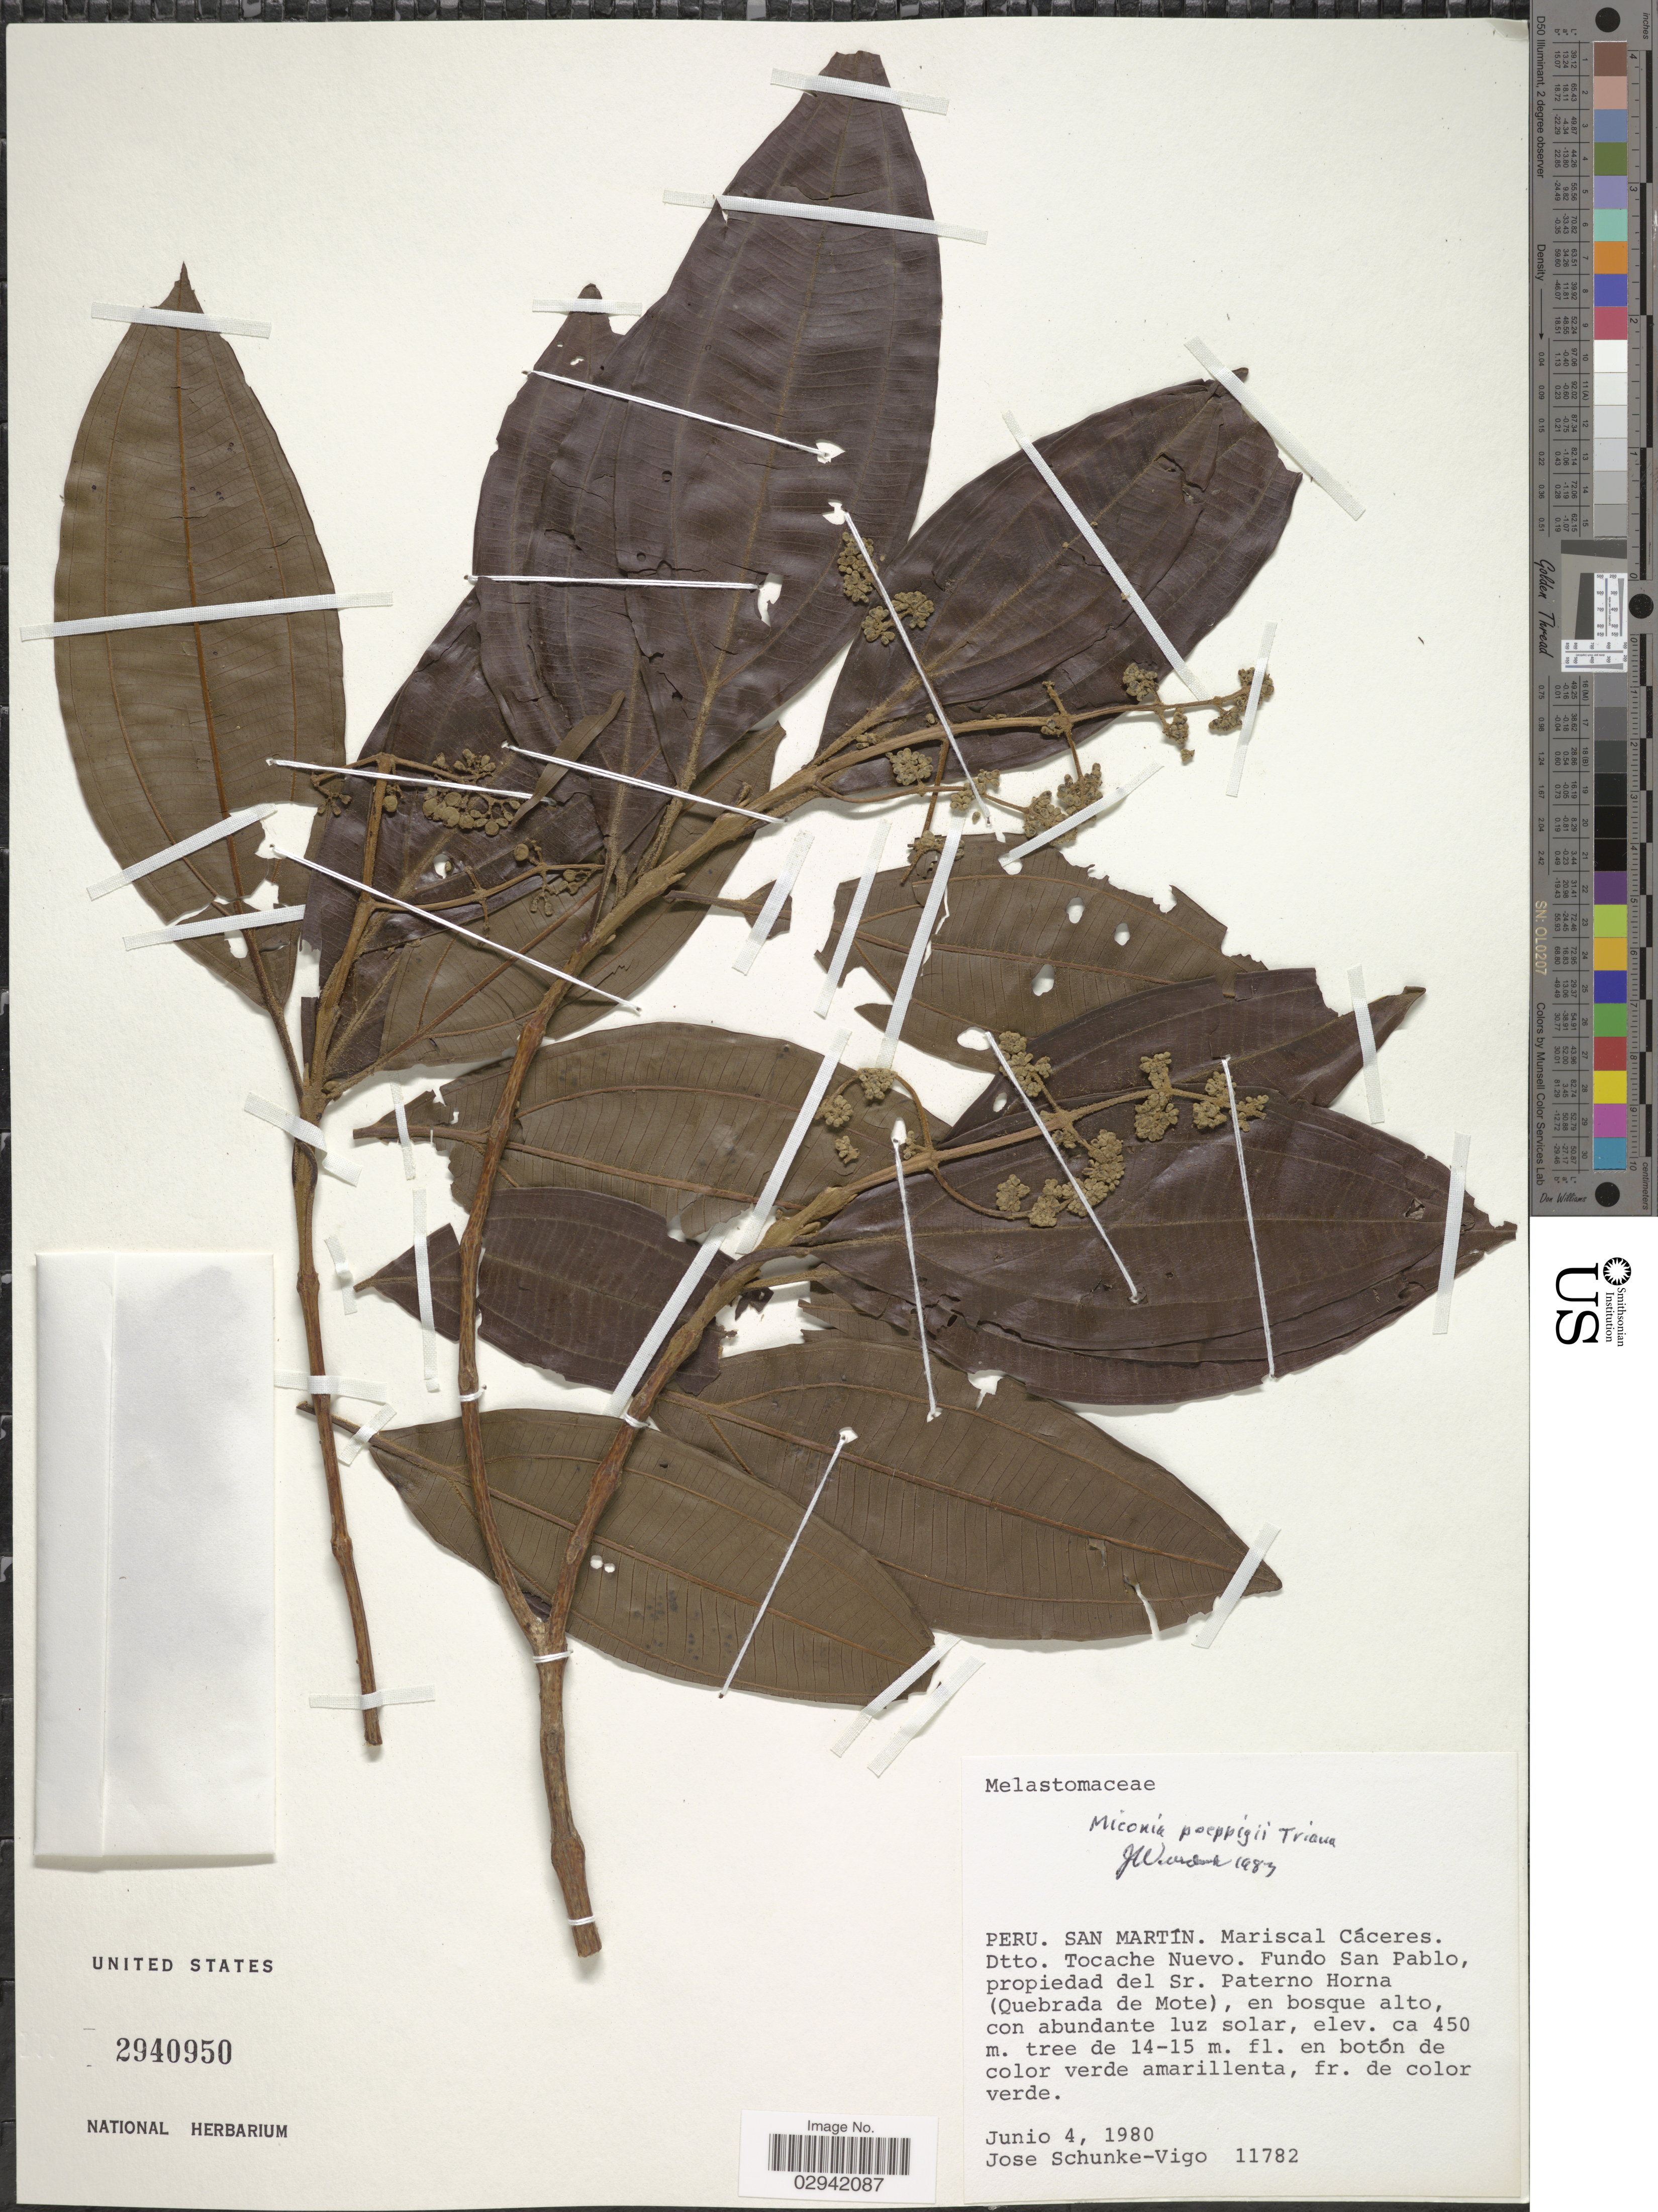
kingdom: Plantae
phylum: Tracheophyta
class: Magnoliopsida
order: Myrtales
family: Melastomataceae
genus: Miconia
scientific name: Miconia poeppigii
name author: Triana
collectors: J. Schunke Vigo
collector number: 11782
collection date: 1980-06-04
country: Peru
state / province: San Martín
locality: Mariscal Cáceres. Dtto. Tocache Nuevo. Fundo San Pablo, propiedad del Sr. Paterno Horna (Quebrada de Mote).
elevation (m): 450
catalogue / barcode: US 2940950